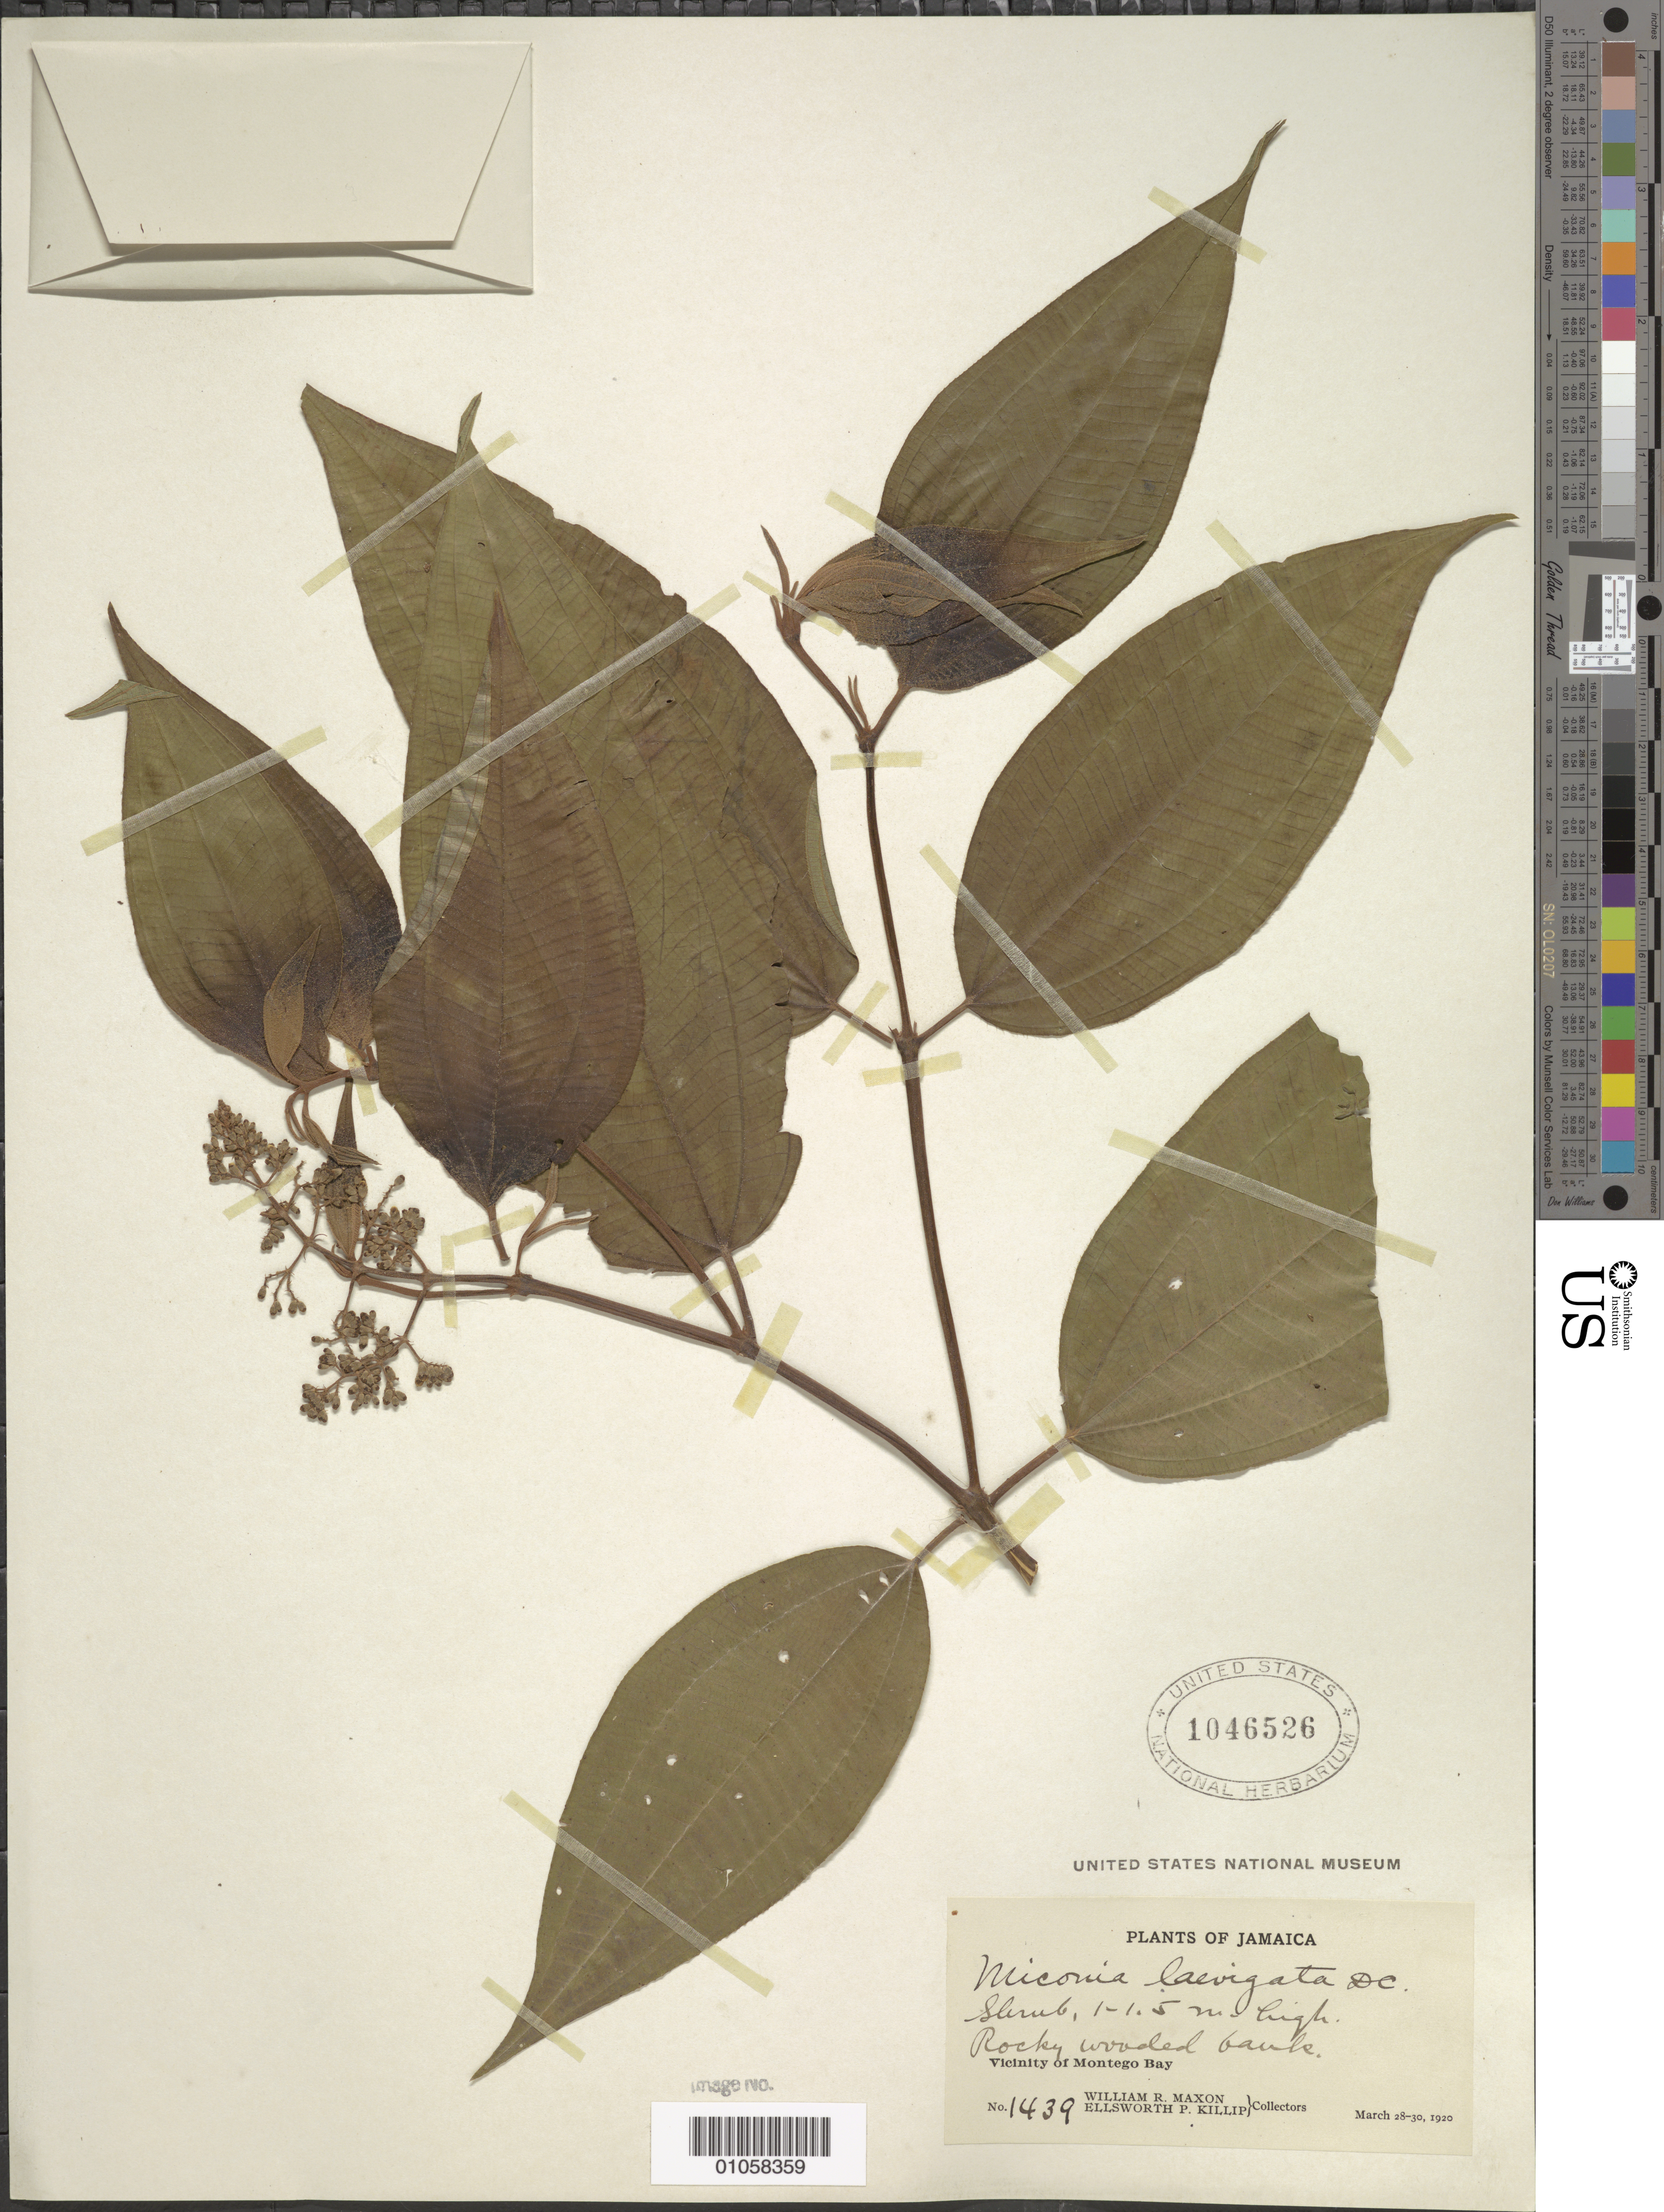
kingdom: Plantae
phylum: Tracheophyta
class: Magnoliopsida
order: Myrtales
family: Melastomataceae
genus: Miconia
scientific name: Miconia laevigata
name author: (L.) D. Don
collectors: W. R. Maxon & E. P. Killip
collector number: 1439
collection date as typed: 28 Mar 1920 to 30 Mar 1920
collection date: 1920-03-28/1920-03-30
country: Jamaica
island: Jamaica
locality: Montego Bay vicinity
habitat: Rocky wooded bank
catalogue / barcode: US 1046526